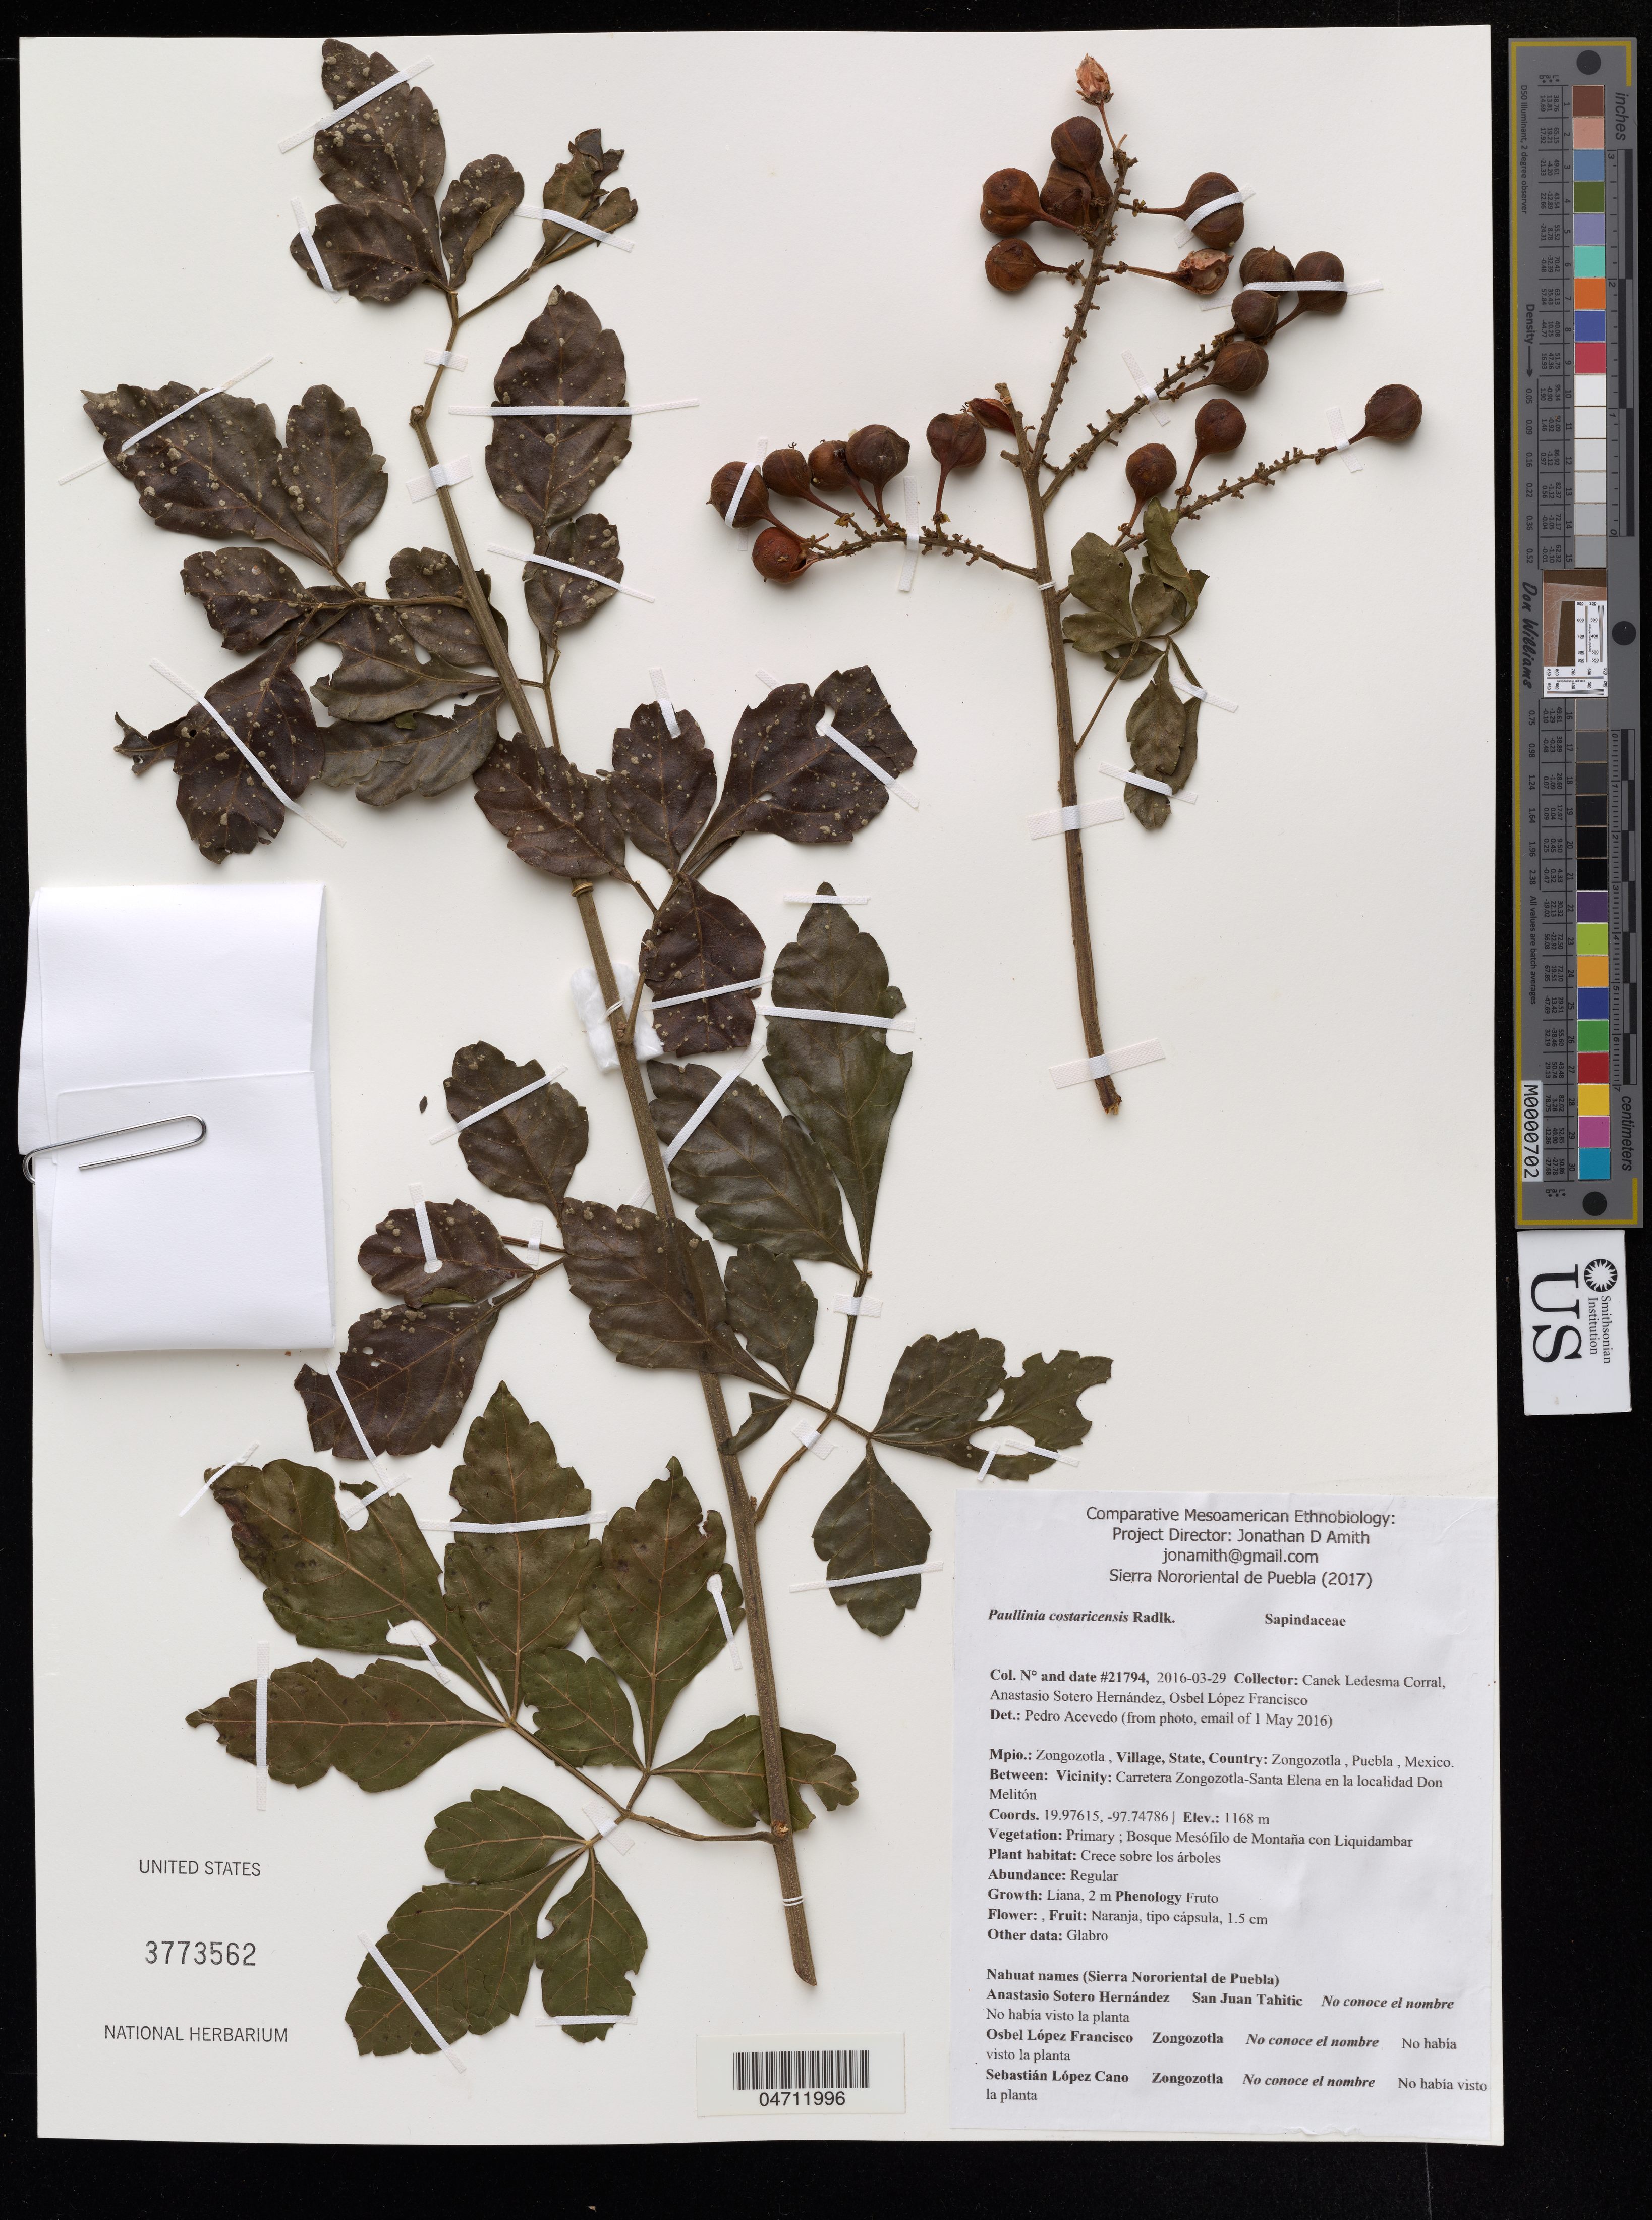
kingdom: Plantae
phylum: Tracheophyta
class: Magnoliopsida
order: Sapindales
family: Sapindaceae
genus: Paullinia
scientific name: Paullinia costaricensis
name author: Radlk.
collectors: Canek Ledesma C., A. Hernández & O. Francisco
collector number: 21794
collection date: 2016-03-29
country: Mexico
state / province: Puebla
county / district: Zongozotla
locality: Carretera Zongozotla-Santa Elena en la localidad Don Meliton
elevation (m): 1168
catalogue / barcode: US 3773562